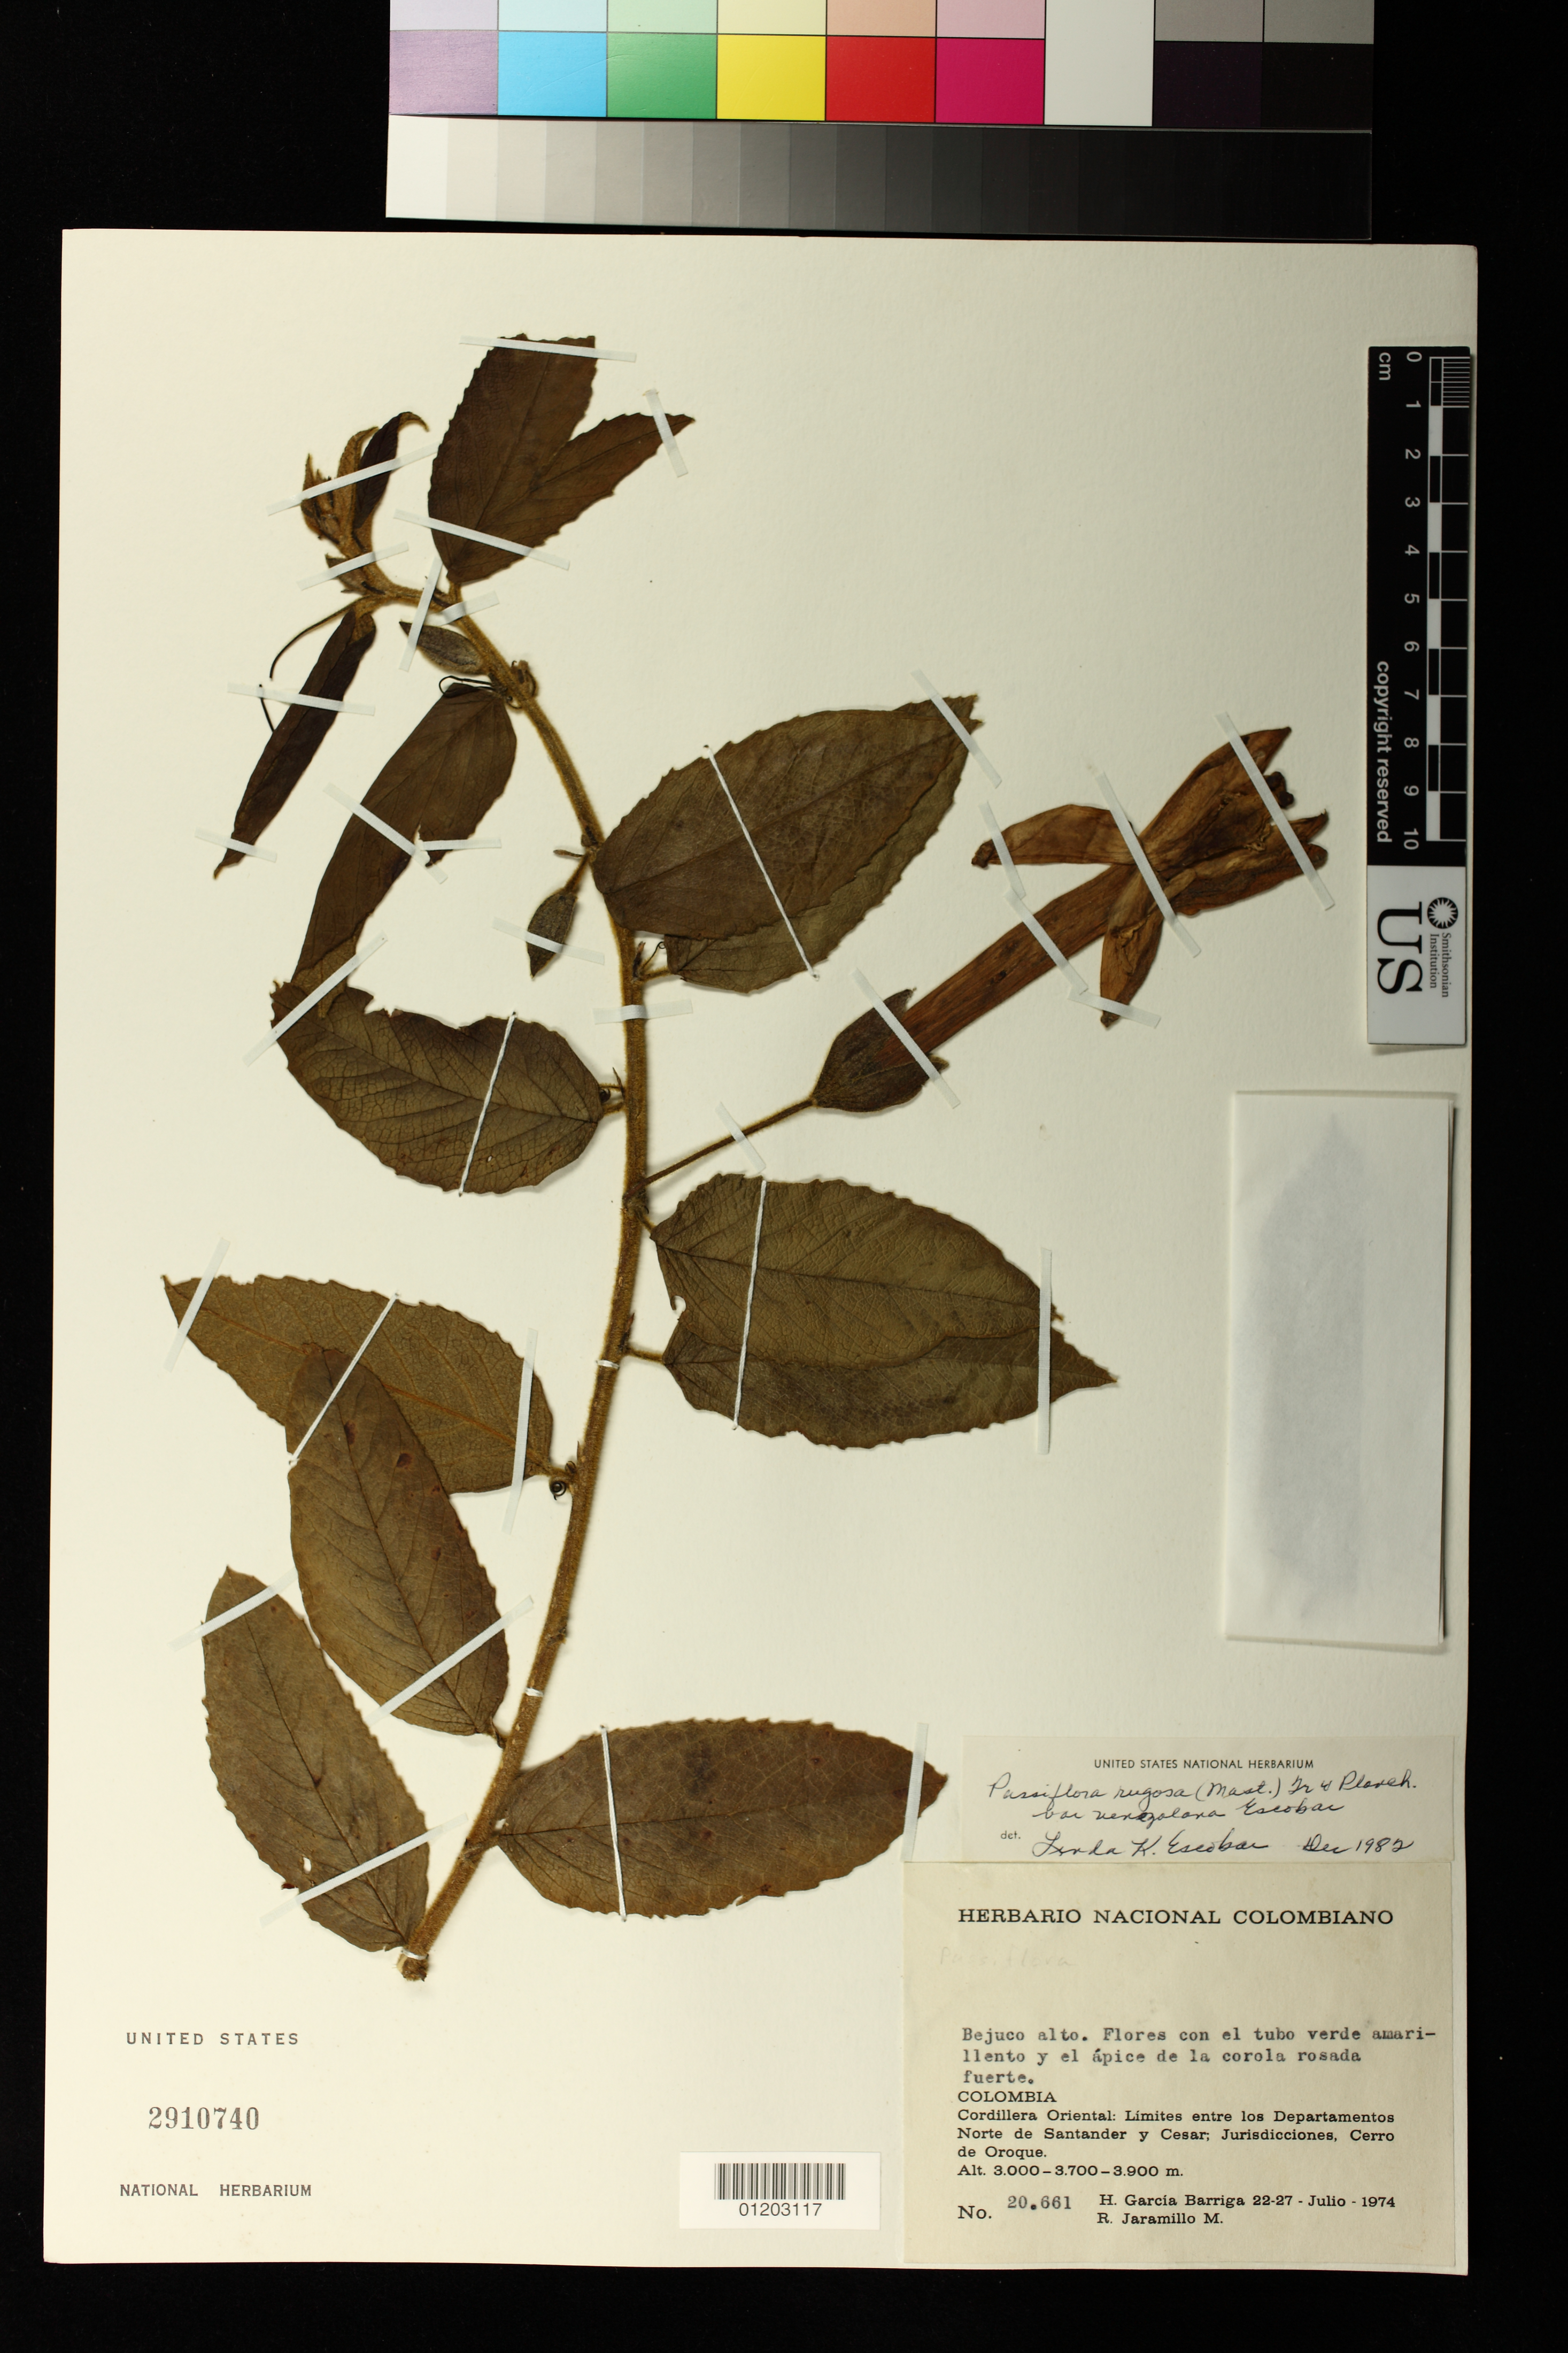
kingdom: Plantae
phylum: Tracheophyta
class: Magnoliopsida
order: Malpighiales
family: Passifloraceae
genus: Passiflora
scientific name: Passiflora rugosa var. venezolana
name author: L.K. Escobar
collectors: H. García Barriga & R. Jaramillo M.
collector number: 20661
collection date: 1974-07-22/1974-07-27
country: Colombia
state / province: César / Norte de Santander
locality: Cordillera Oriental; Límites los Departamentos Norte de Santander y Cesar; Jurisdicciones, Cerro de Oroque.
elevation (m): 3000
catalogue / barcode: US 2910740